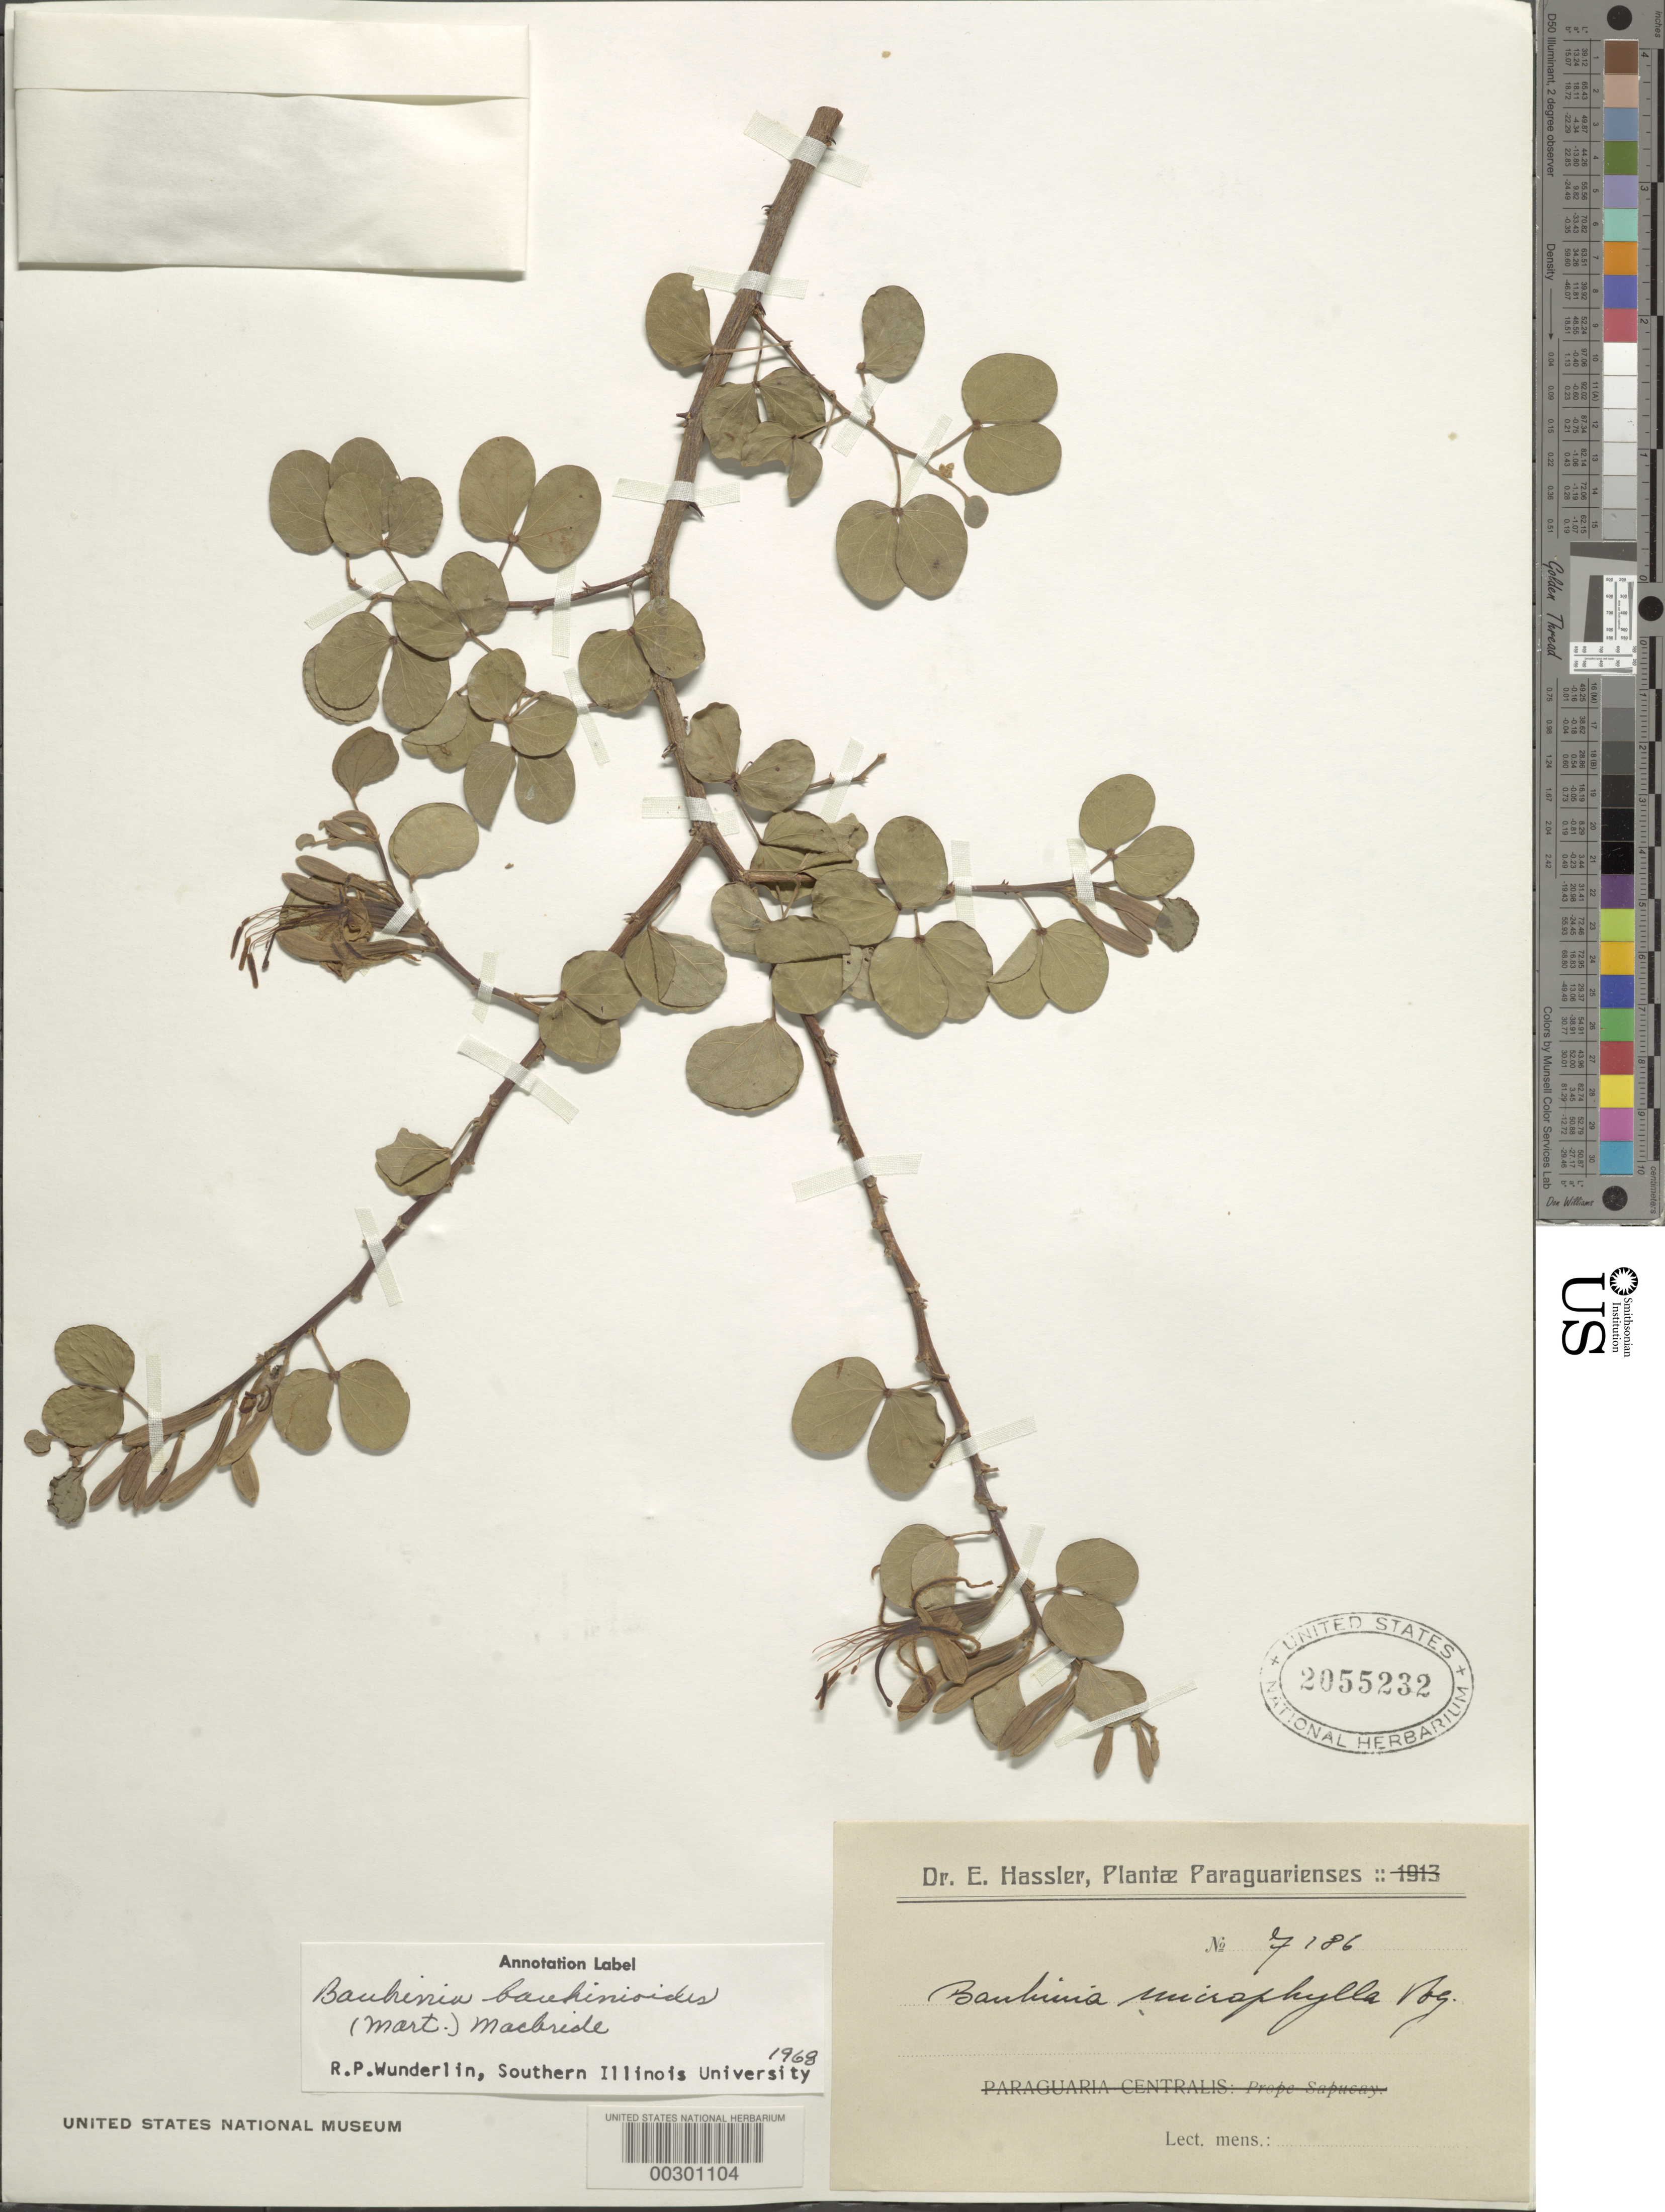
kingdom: Plantae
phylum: Tracheophyta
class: Magnoliopsida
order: Fabales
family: Fabaceae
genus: Bauhinia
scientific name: Bauhinia bauhinioides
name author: (Mart.) J.F. Macbr.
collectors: E. Hassler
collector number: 7186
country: Paraguay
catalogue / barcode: US 2055232